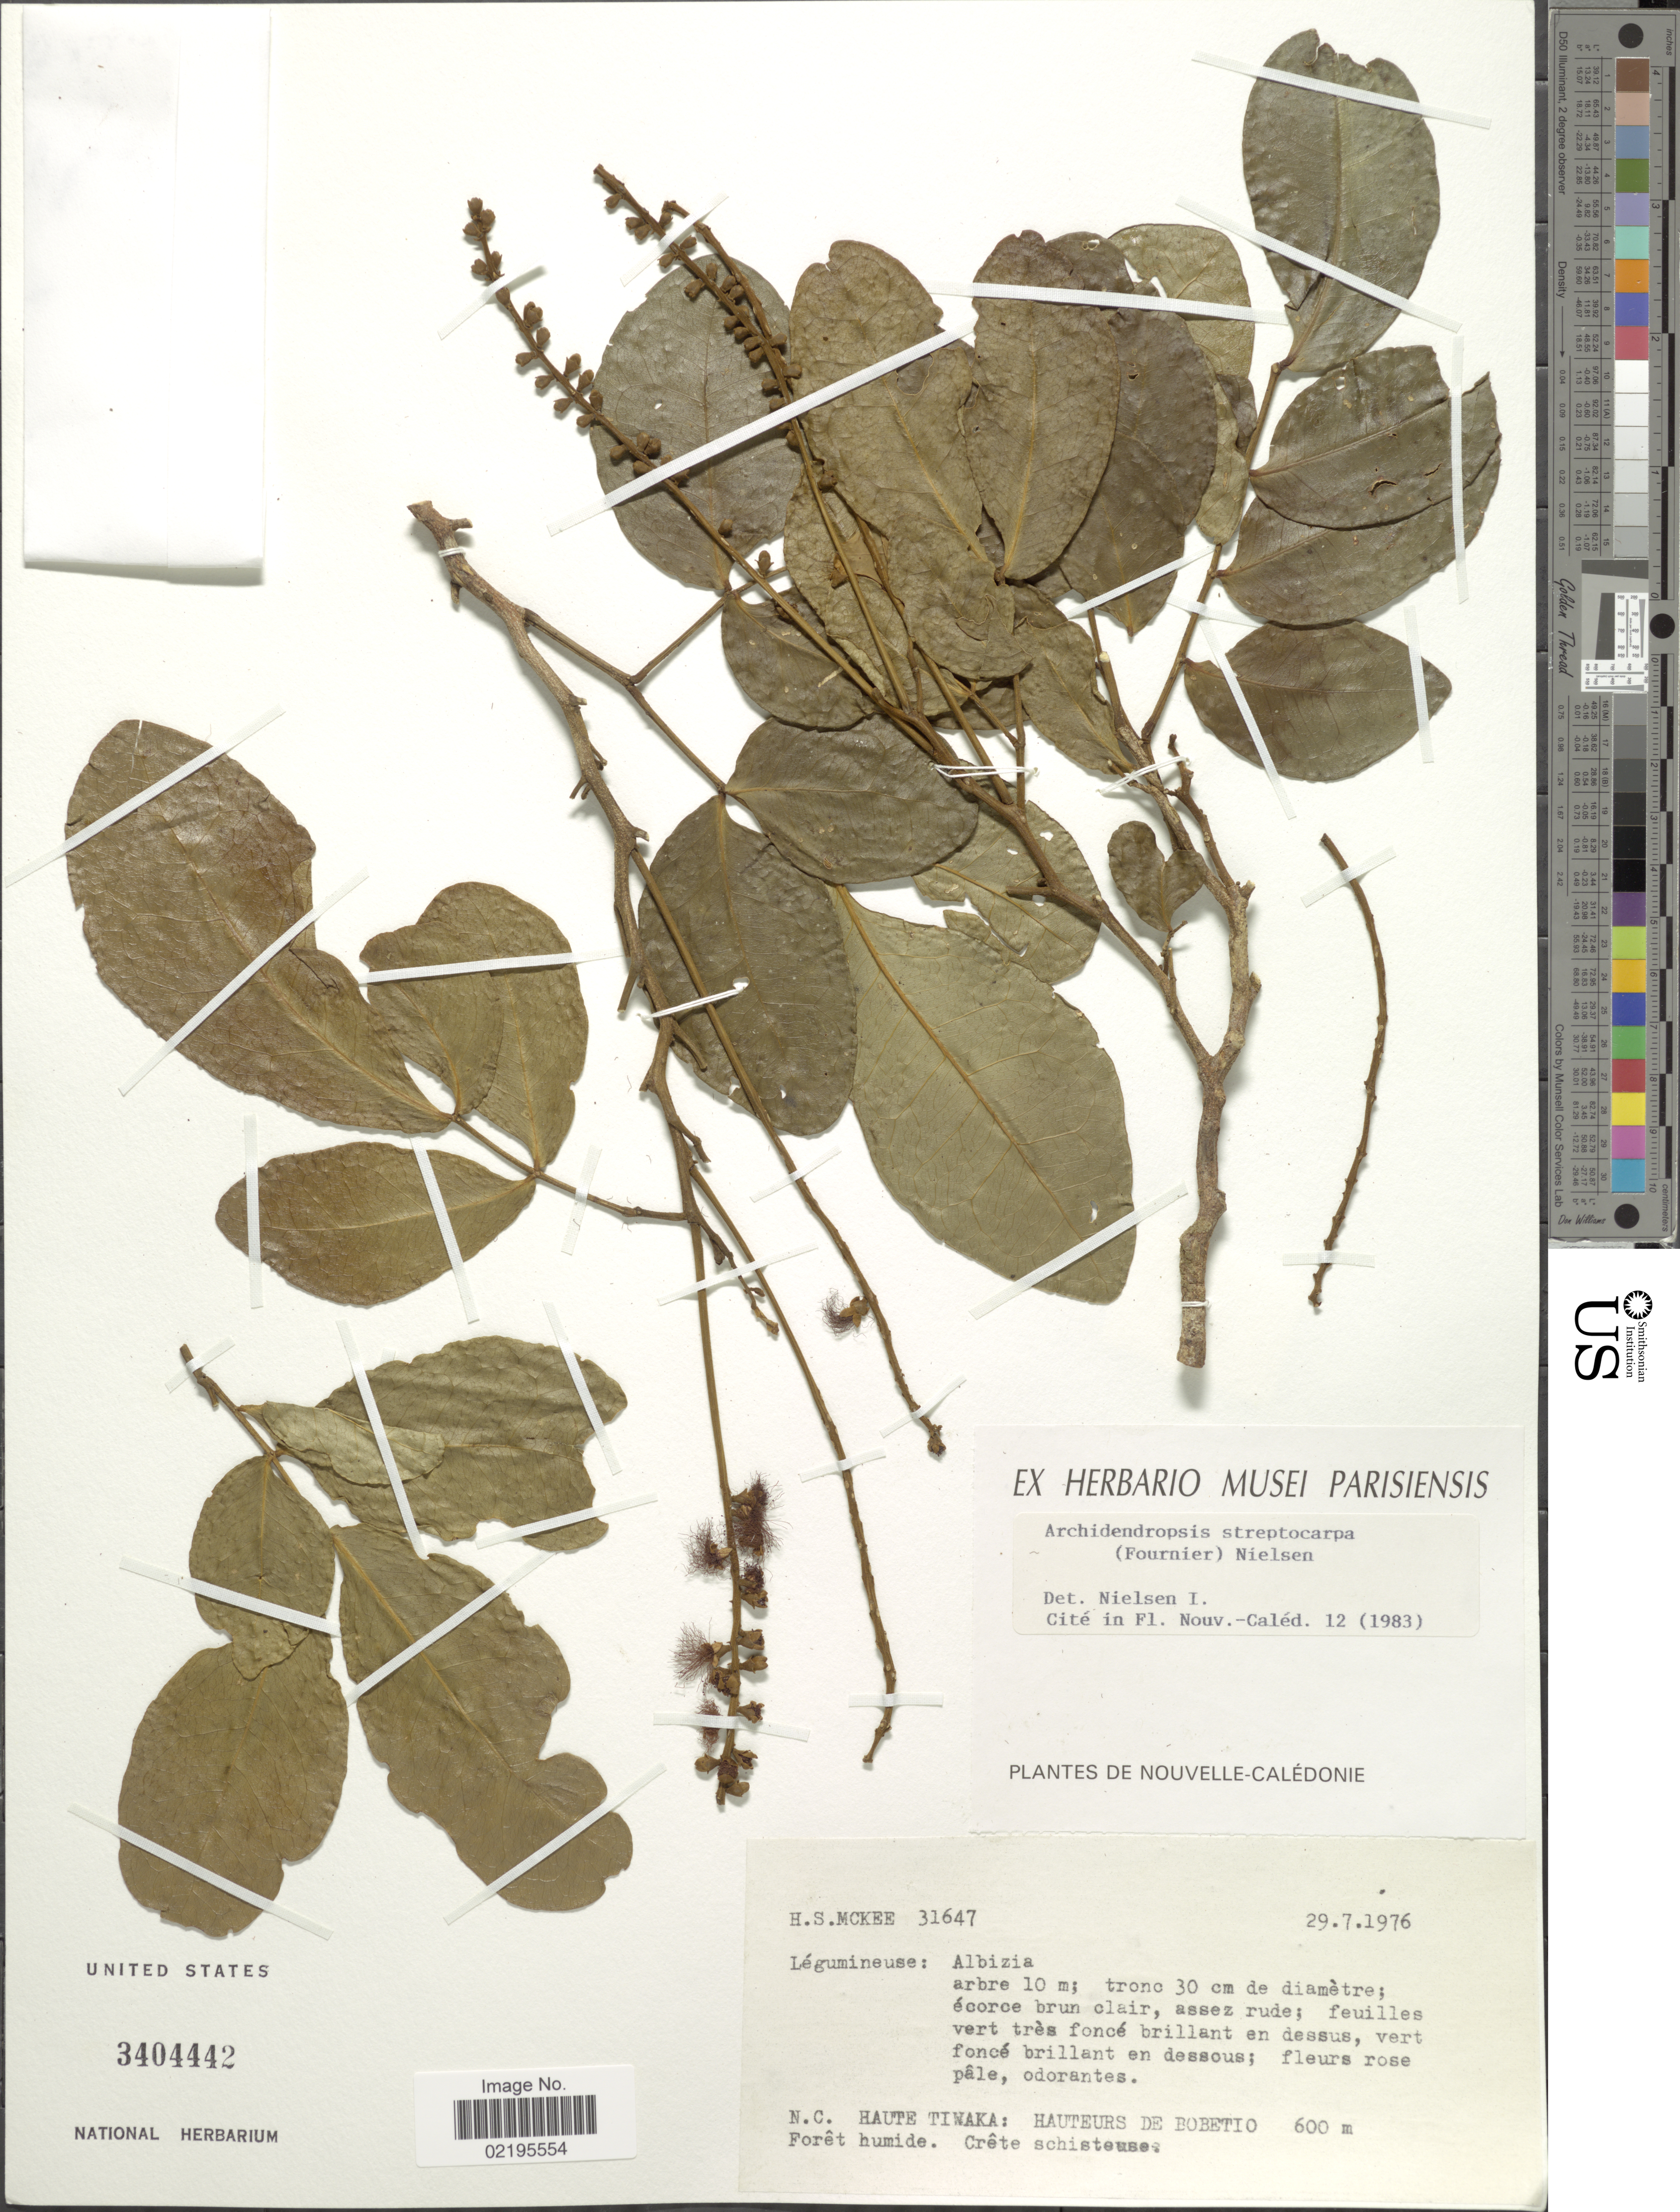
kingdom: Plantae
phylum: Tracheophyta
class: Magnoliopsida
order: Fabales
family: Fabaceae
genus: Archidendropsis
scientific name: Archidendropsis streptocarpa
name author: (E. Fourn.) I.C. Nielsen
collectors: H. S. McKee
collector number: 31647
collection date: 1976-07-29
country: New Caledonia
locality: Nouvelle-Caledonie, Legumineuse: Albizia, N.C. Haute Tiwaka: Hauteurs de Bobetio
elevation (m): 600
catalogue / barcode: US 3404442